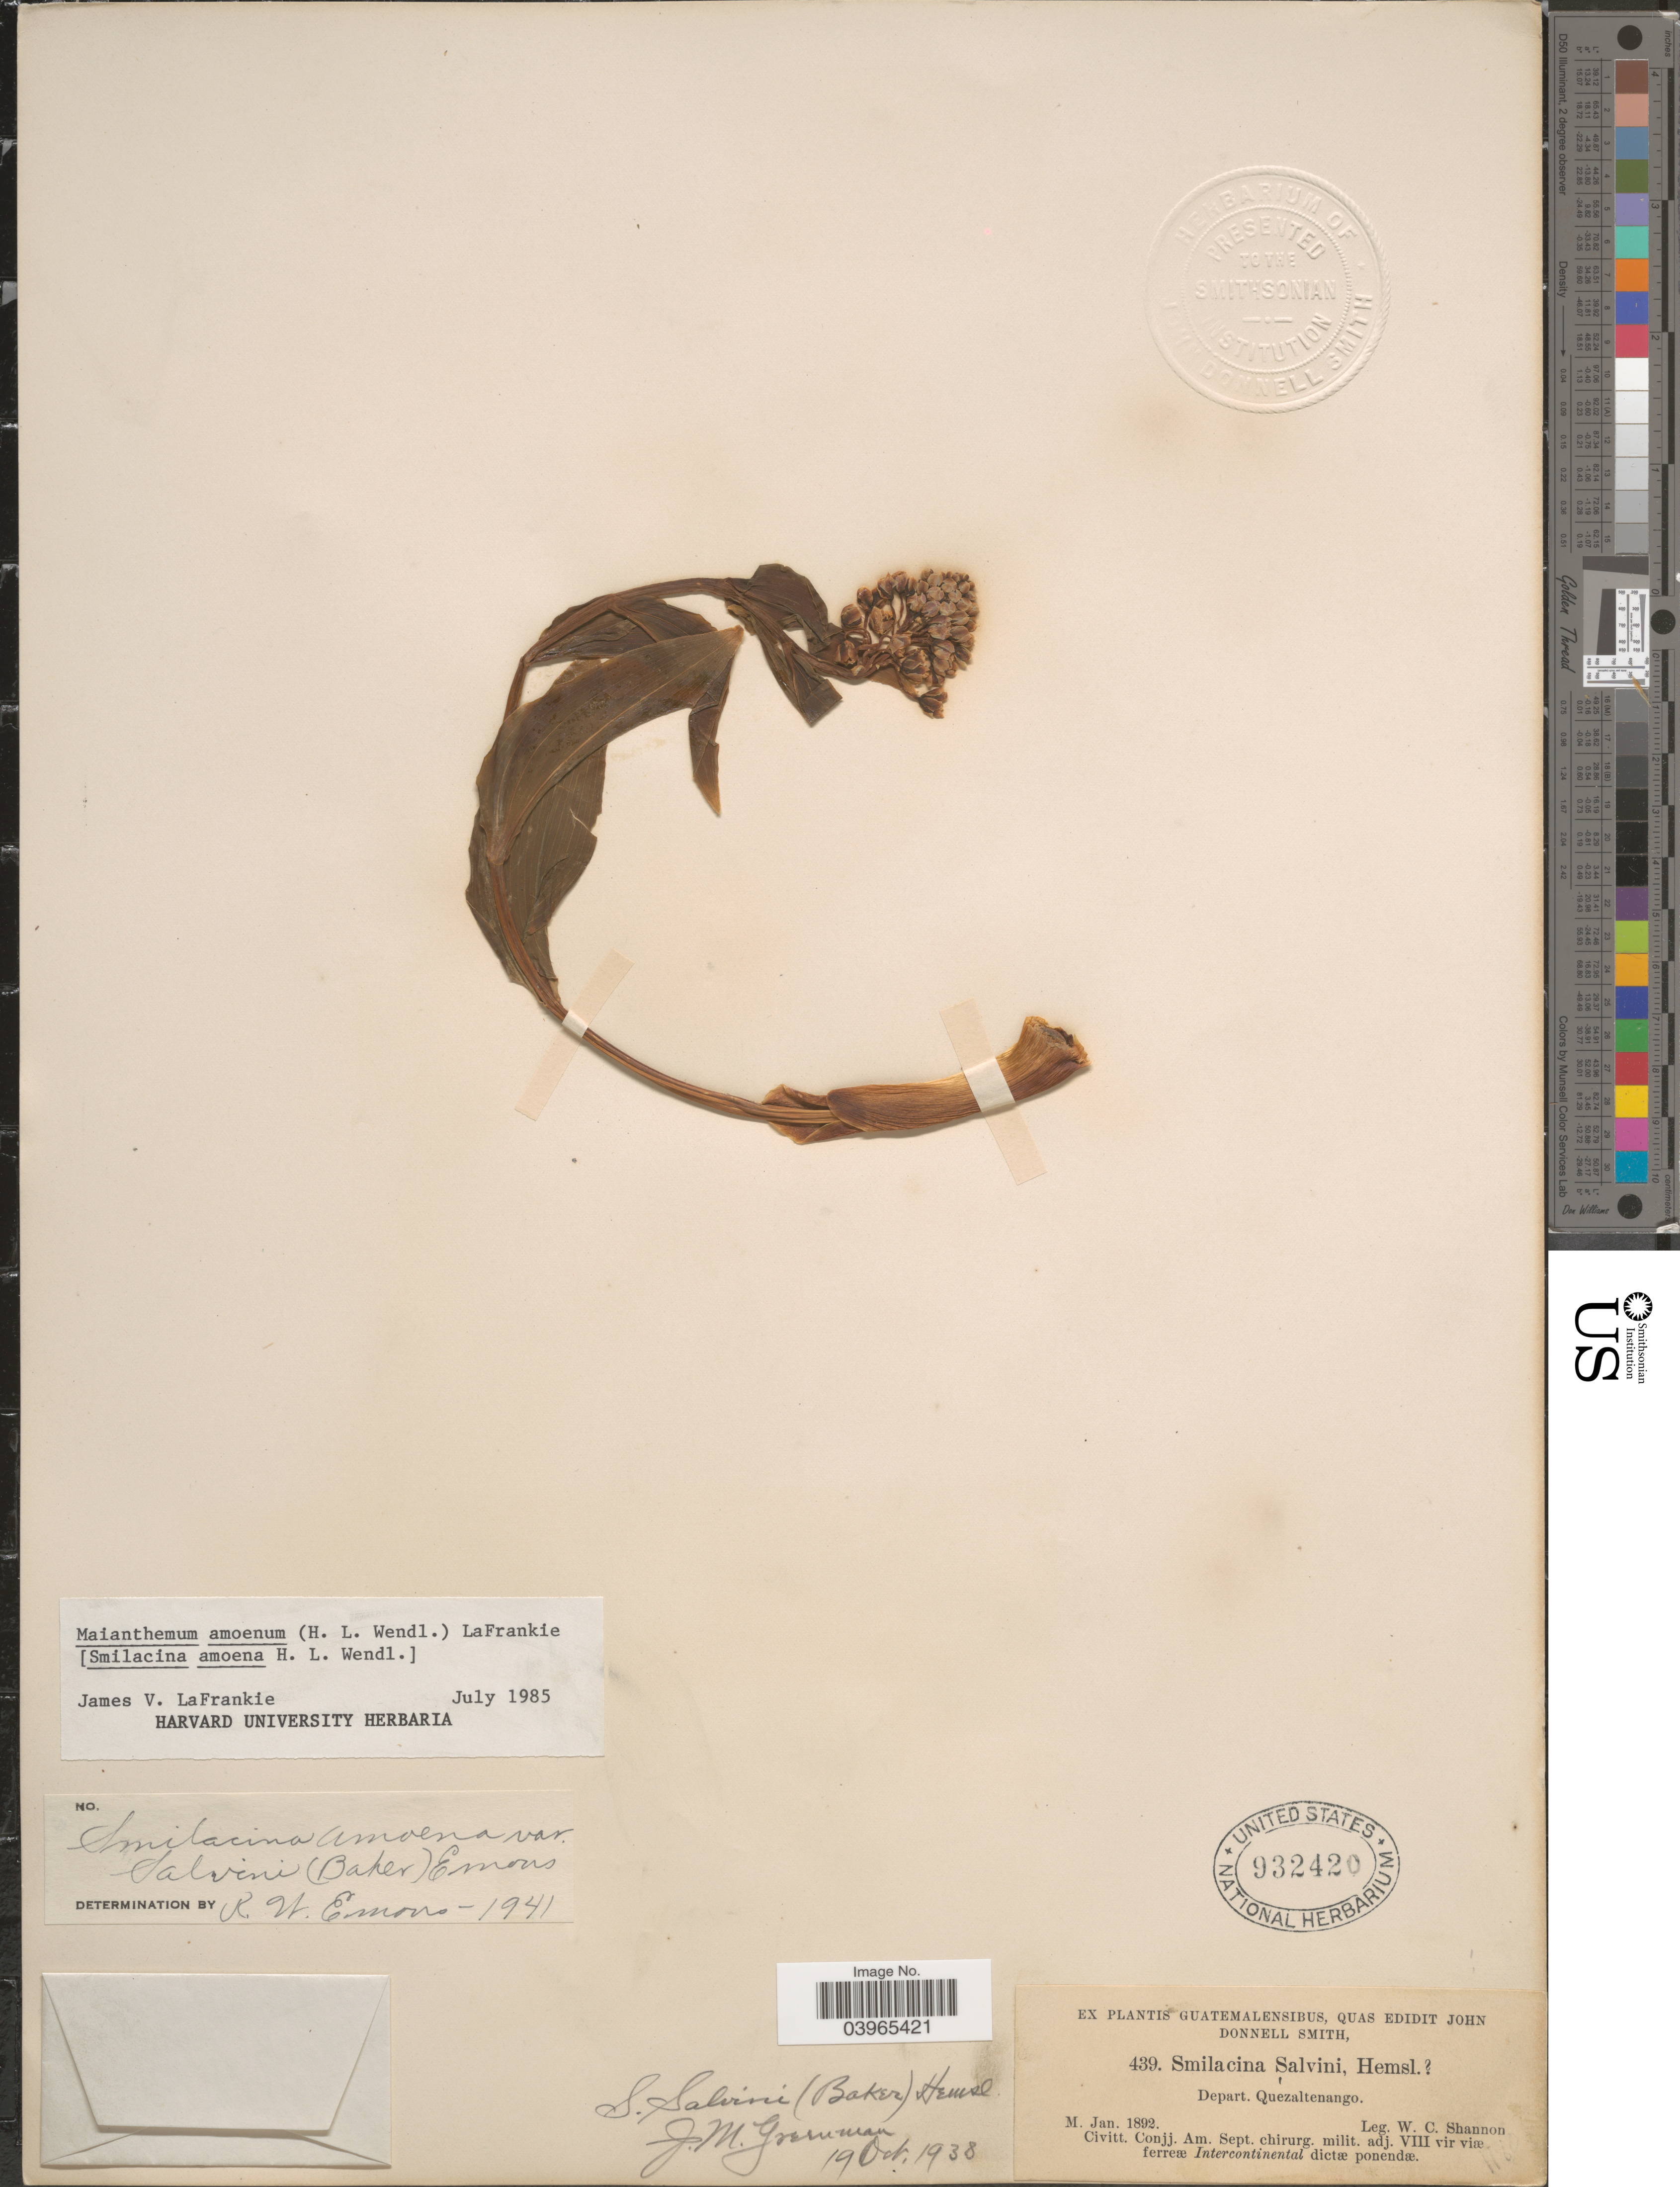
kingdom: Plantae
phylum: Tracheophyta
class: Liliopsida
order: Asparagales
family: Asparagaceae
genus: Maianthemum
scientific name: Maianthemum amoenum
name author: (H.L. Wendl.) LaFrankie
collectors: W. C. Shannon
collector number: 439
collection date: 1892-01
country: Guatemala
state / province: Quetzaltenango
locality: Depart. Quezaltenango.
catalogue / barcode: US 932420